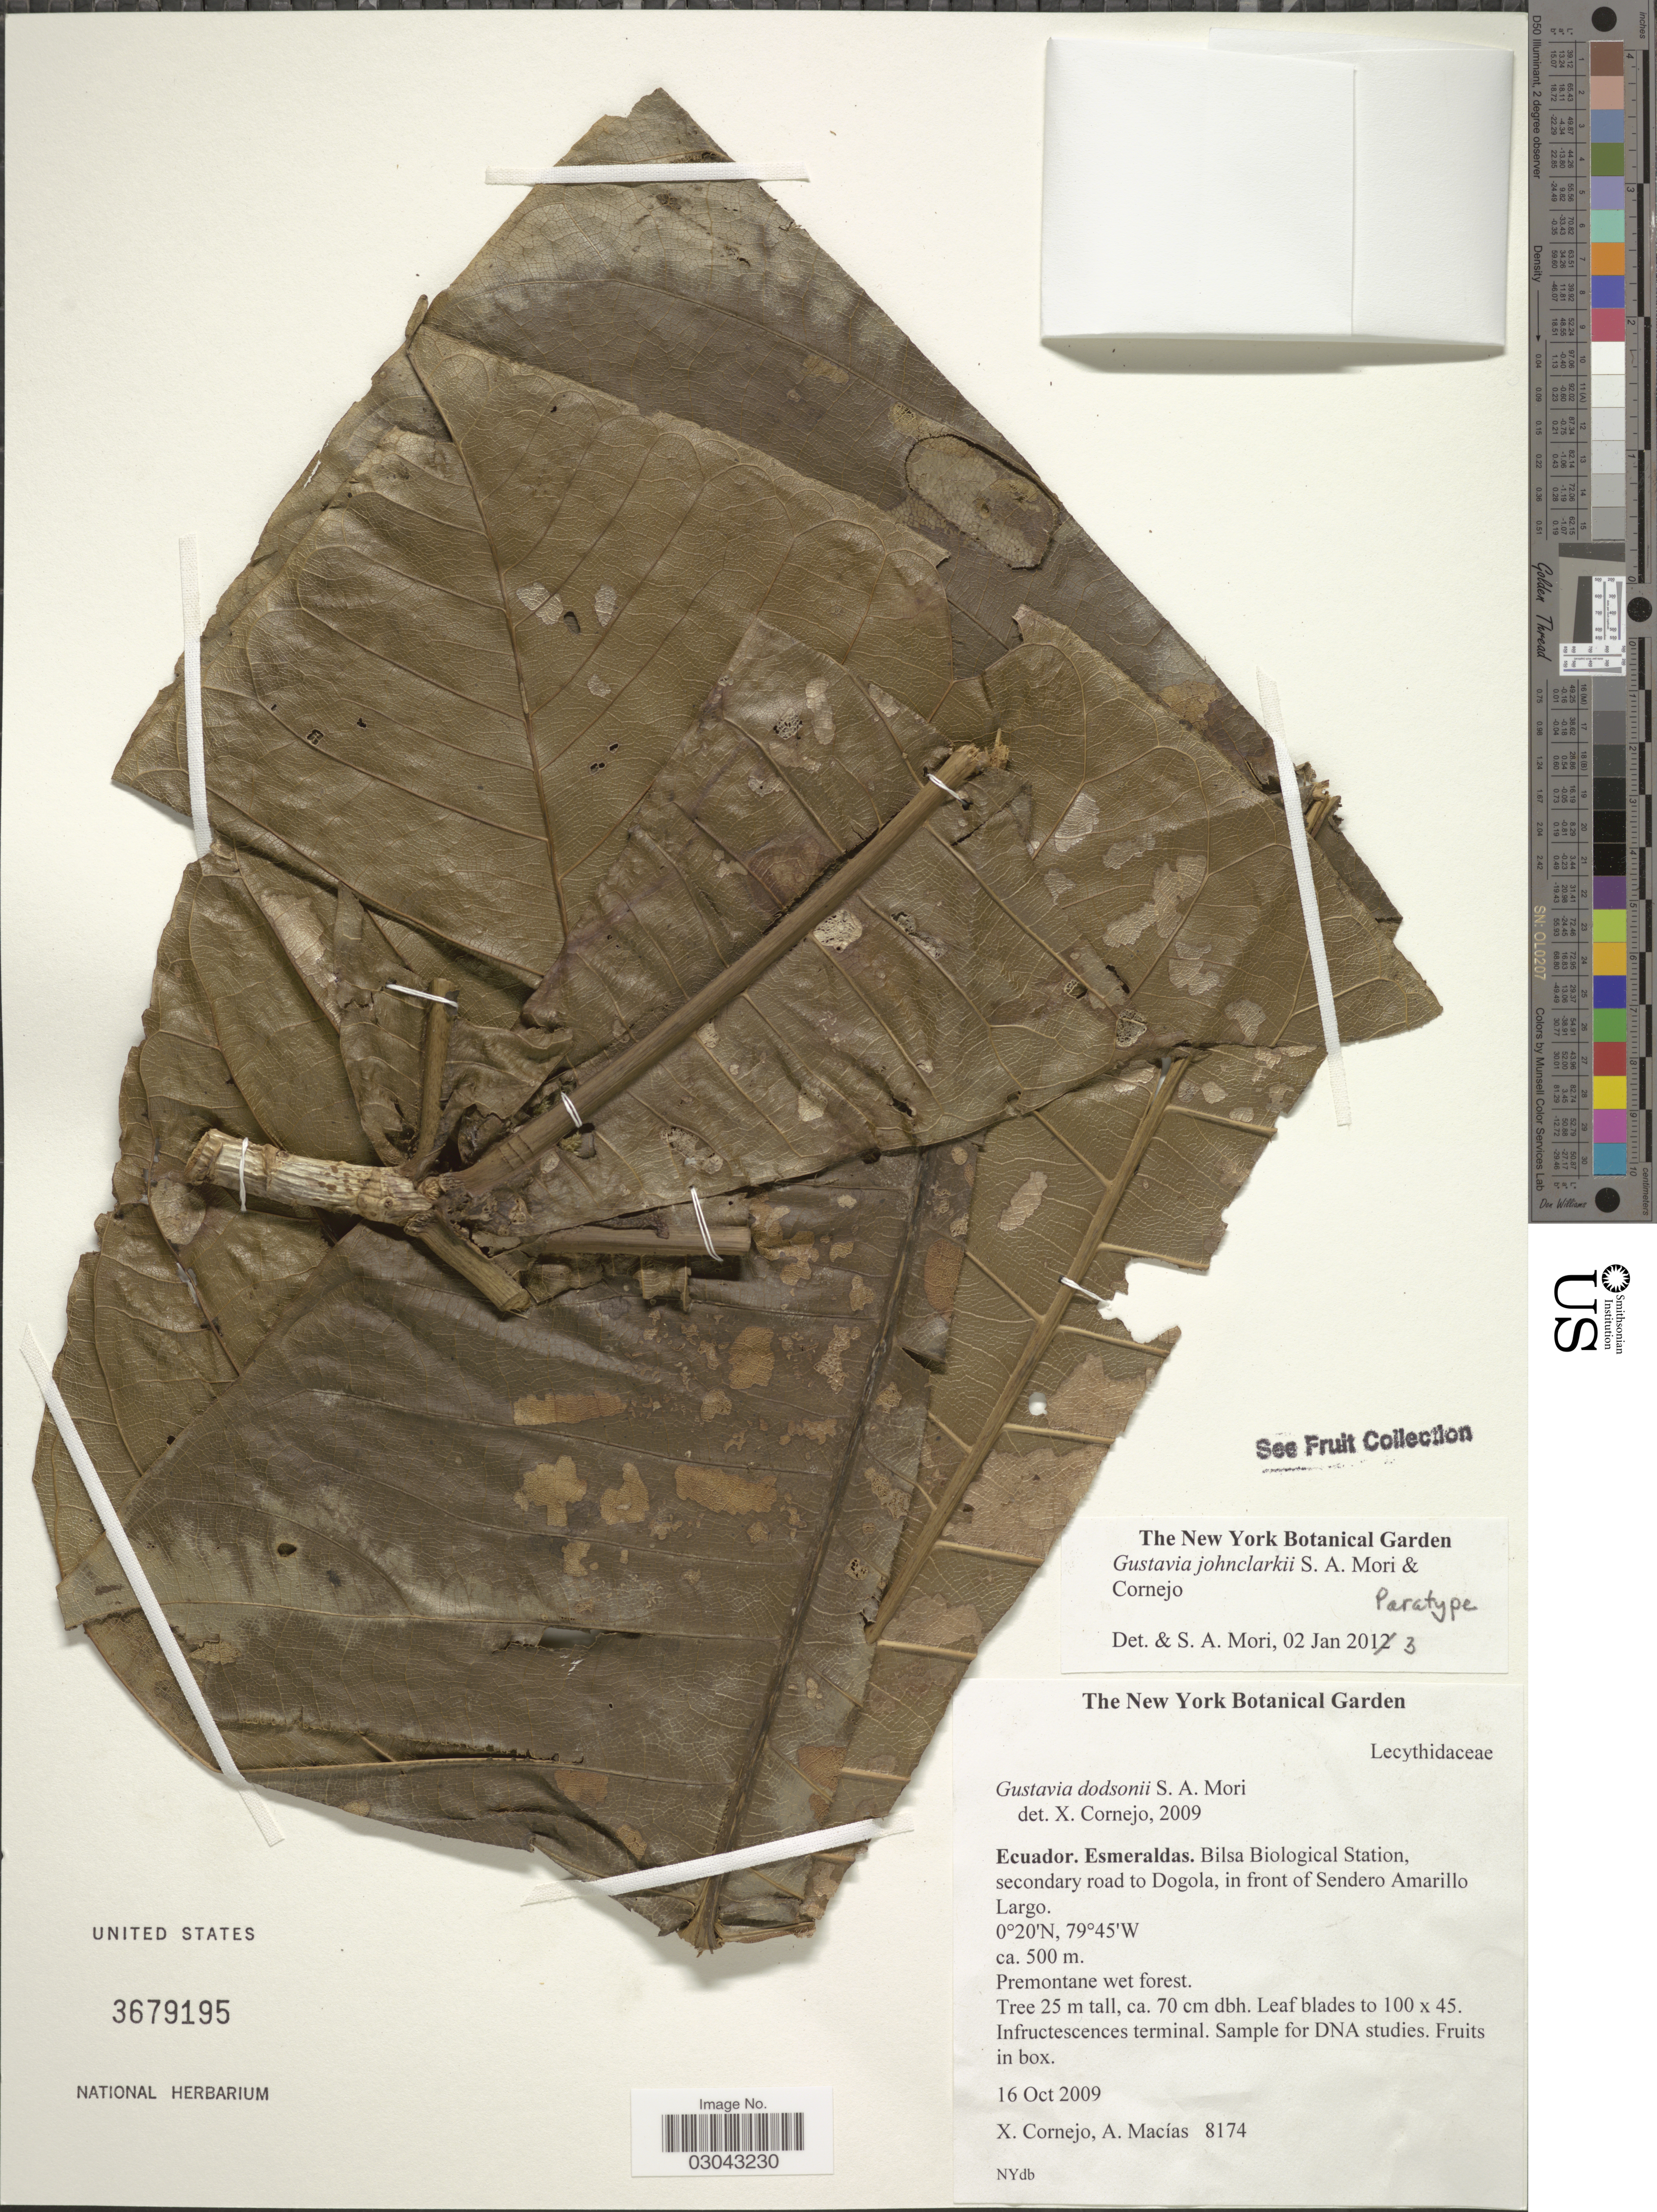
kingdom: Plantae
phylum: Tracheophyta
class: Magnoliopsida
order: Ericales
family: Lecythidaceae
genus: Gustavia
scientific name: Gustavia johnclarkii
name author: S.A. Mori & Cornejo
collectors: X. F. Cornejo & A. Macías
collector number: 8174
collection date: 2009-10-16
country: Ecuador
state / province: Esmeraldas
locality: Bilsa Biological Station, secondary road to Dogola, in front of Sendero Amarillo Largo.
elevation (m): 500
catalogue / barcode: US 3679195